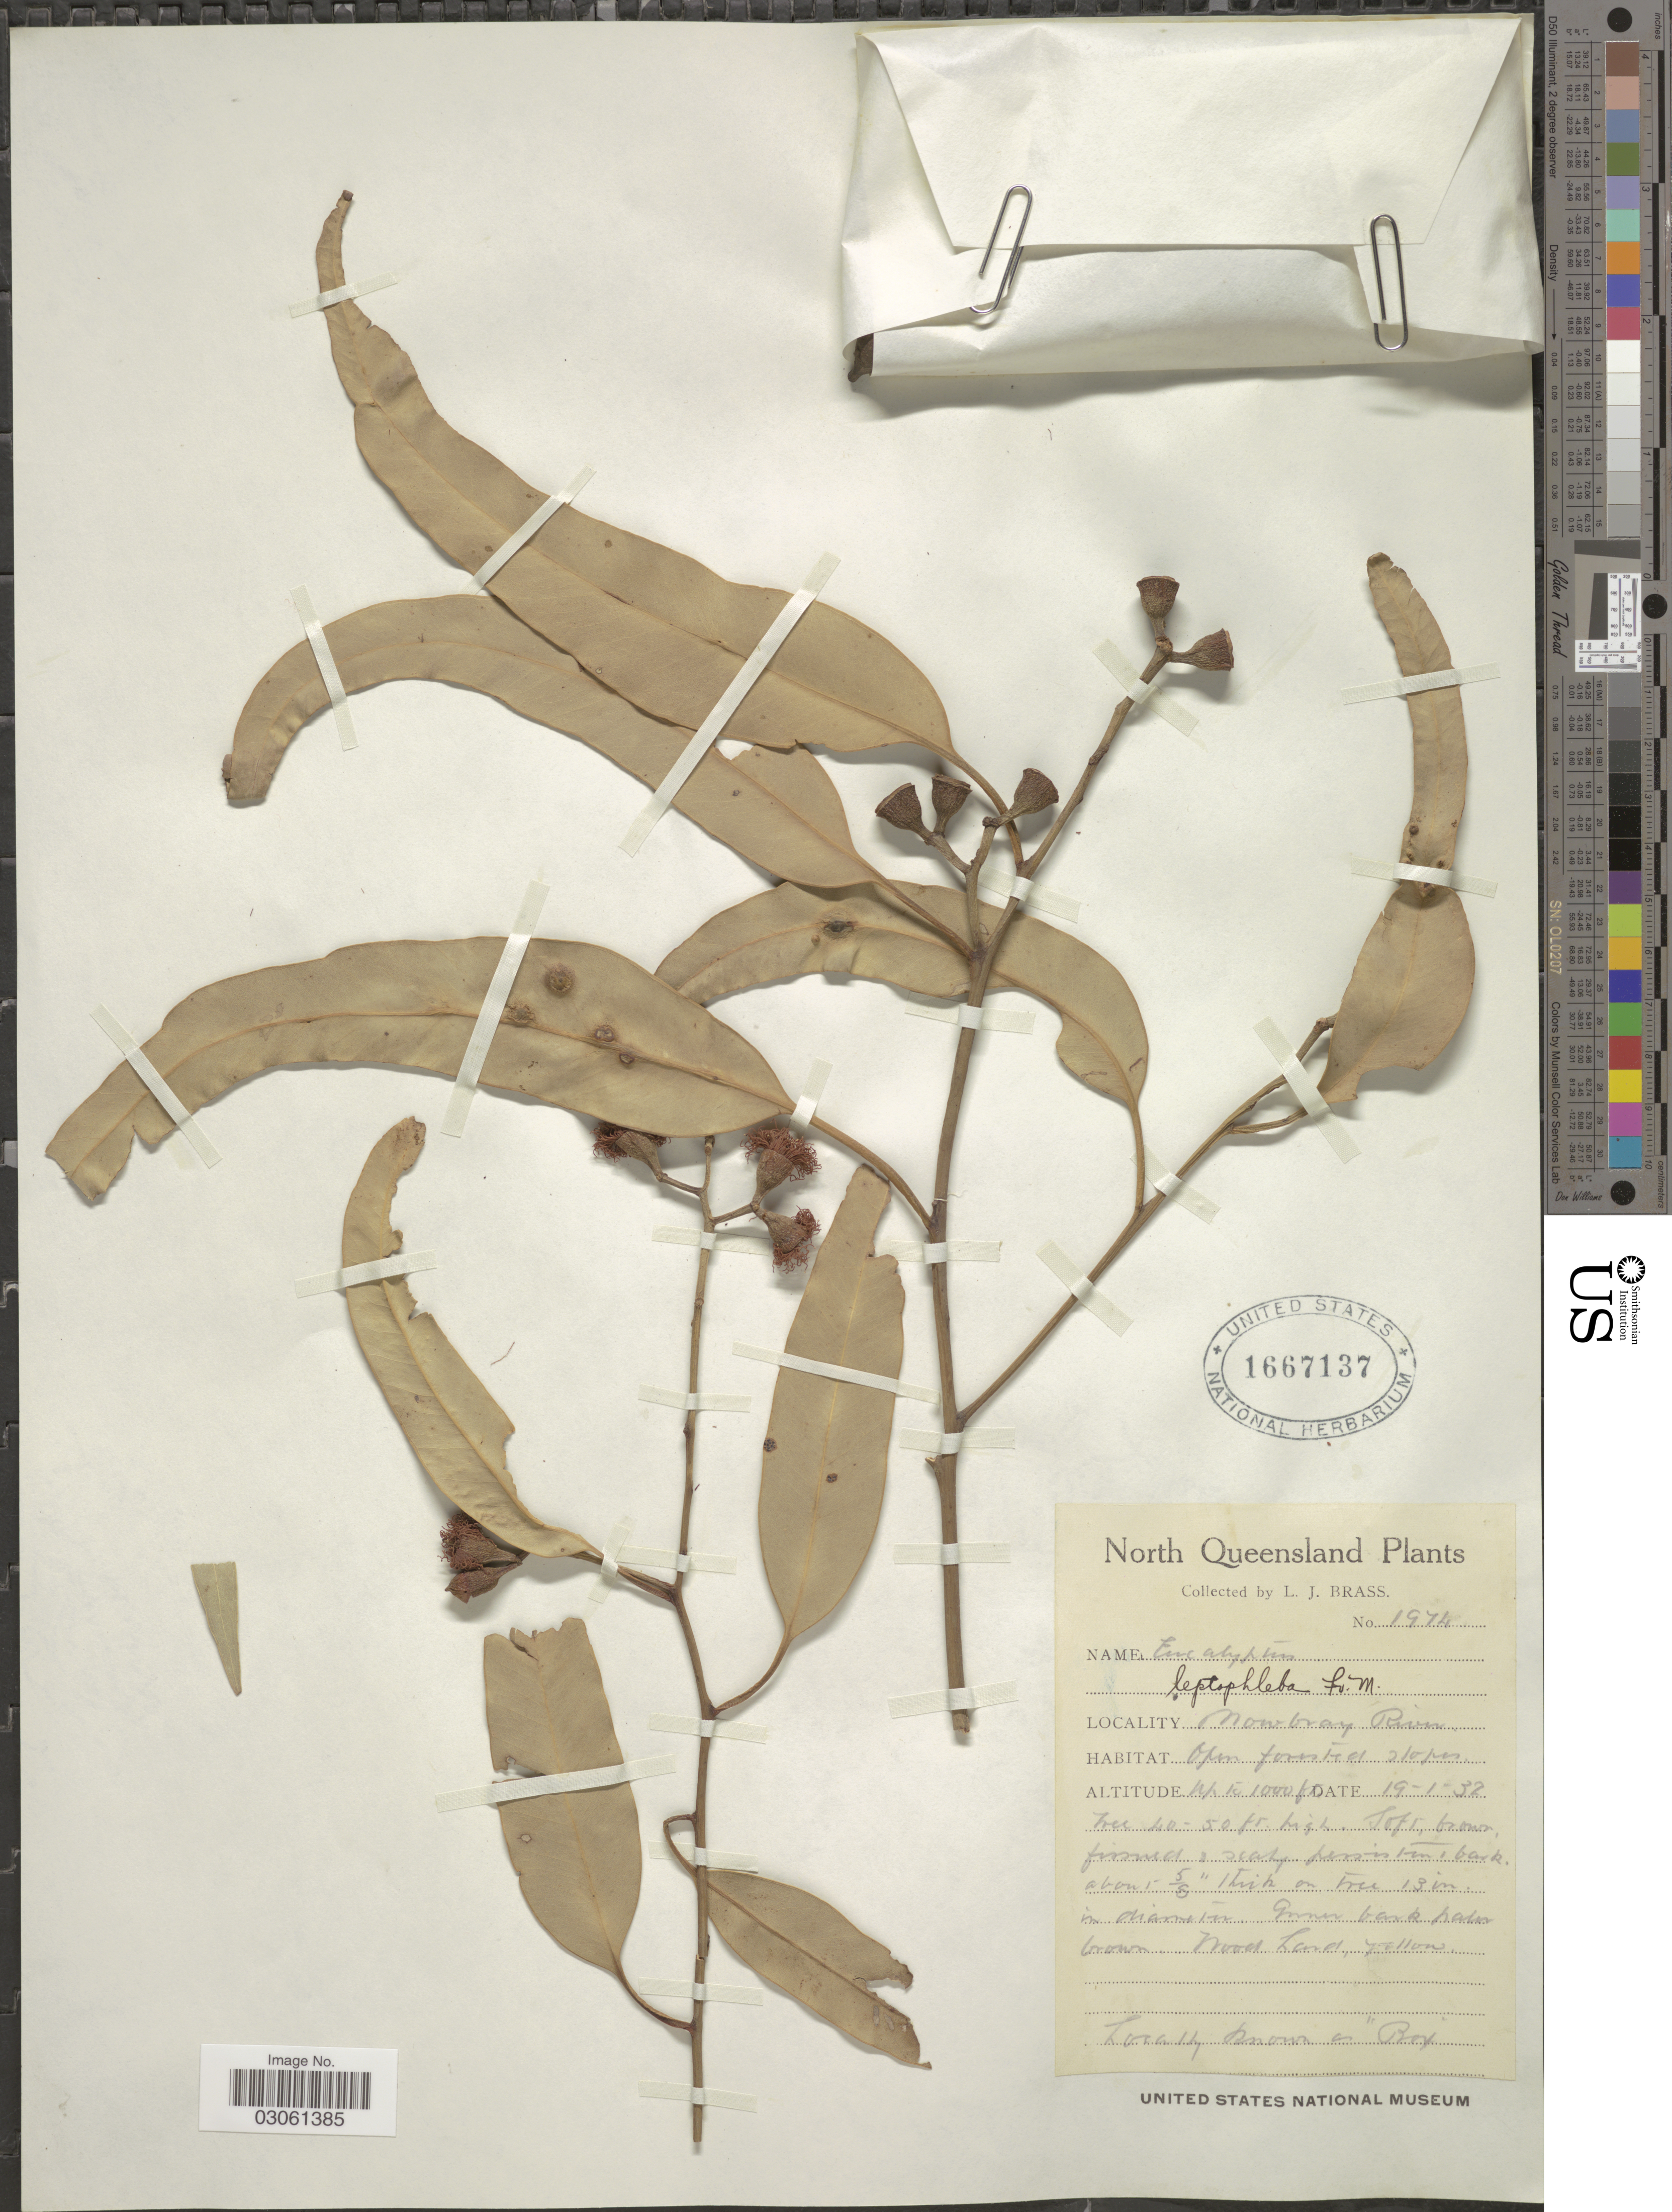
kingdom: Plantae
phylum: Tracheophyta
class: Magnoliopsida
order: Myrtales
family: Myrtaceae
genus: Eucalyptus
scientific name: Eucalyptus leptophleba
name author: F. Muell.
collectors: L. J. Brass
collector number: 1974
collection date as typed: Transcribed d/m/y: 19/1/32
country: Australia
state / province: Queensland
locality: North Queensland. Mowbray River.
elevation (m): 305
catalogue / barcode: US 1667137